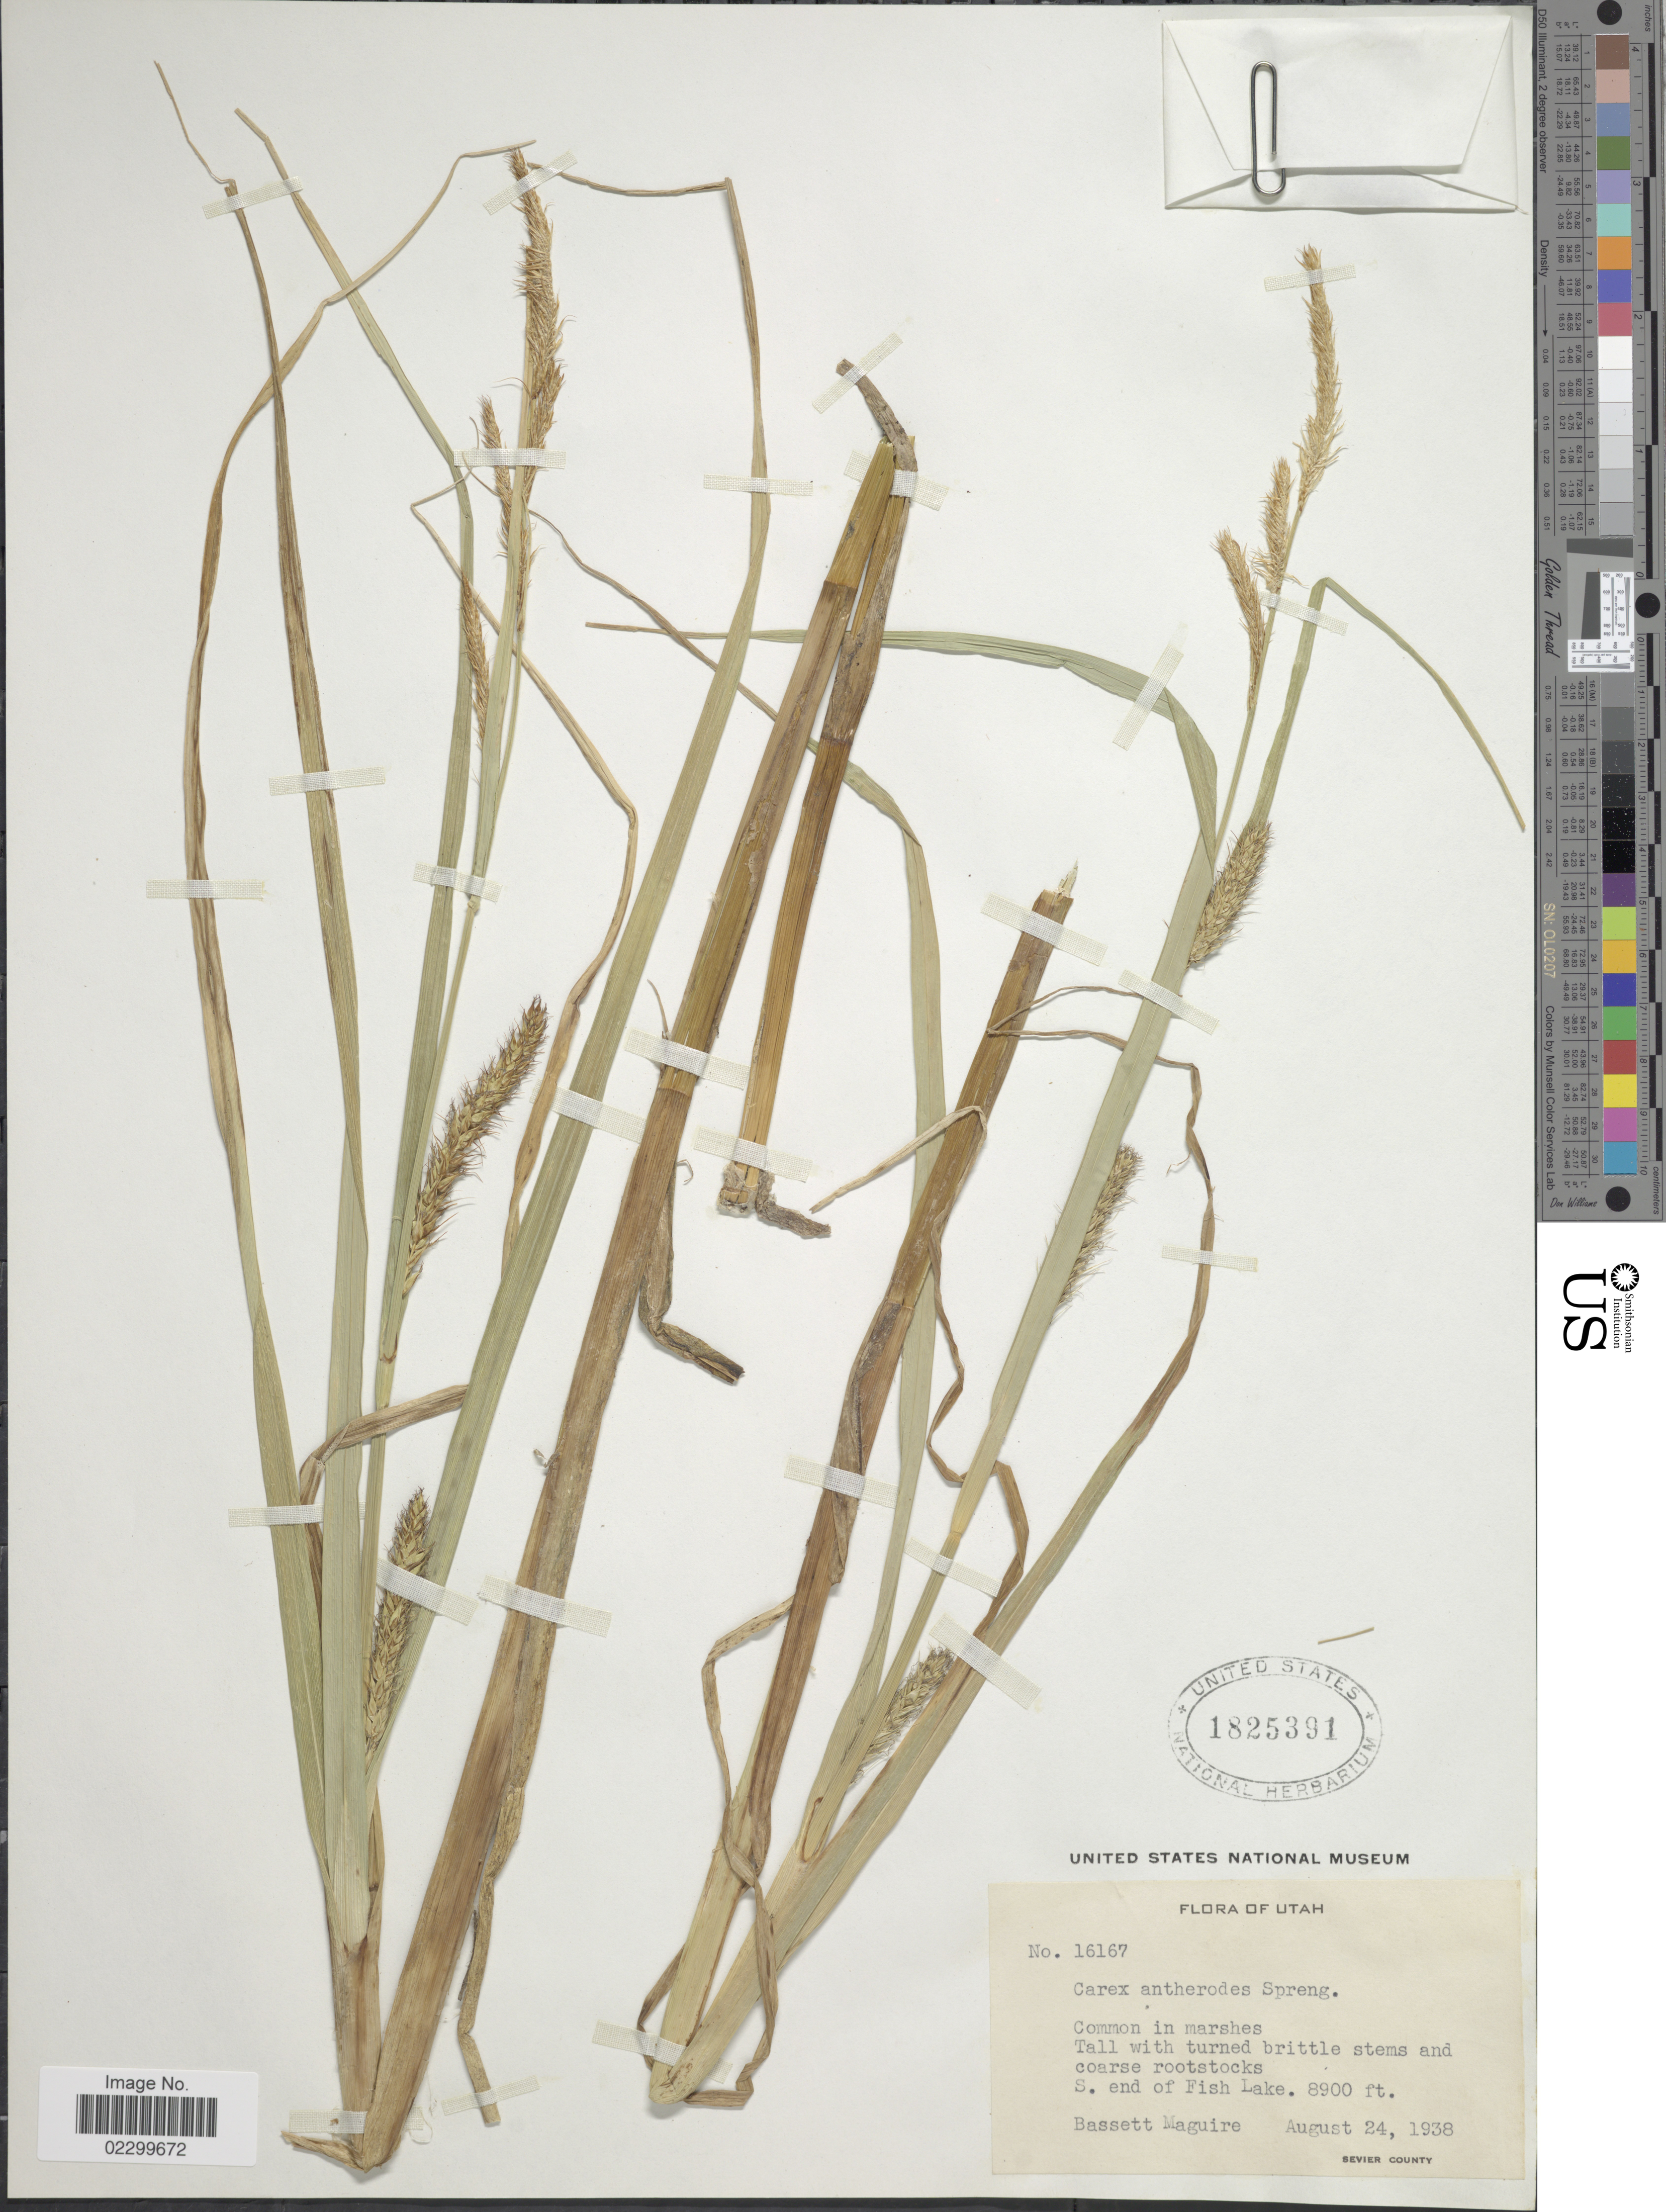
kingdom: Plantae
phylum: Tracheophyta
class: Liliopsida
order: Poales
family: Cyperaceae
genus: Carex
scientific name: Carex atherodes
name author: Spreng.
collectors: B. Maguire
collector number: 16167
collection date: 1938-08-24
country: United States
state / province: Utah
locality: Common in marshes, S. end of Fish Lake, Sevier County.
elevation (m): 2713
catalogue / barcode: US 1825391